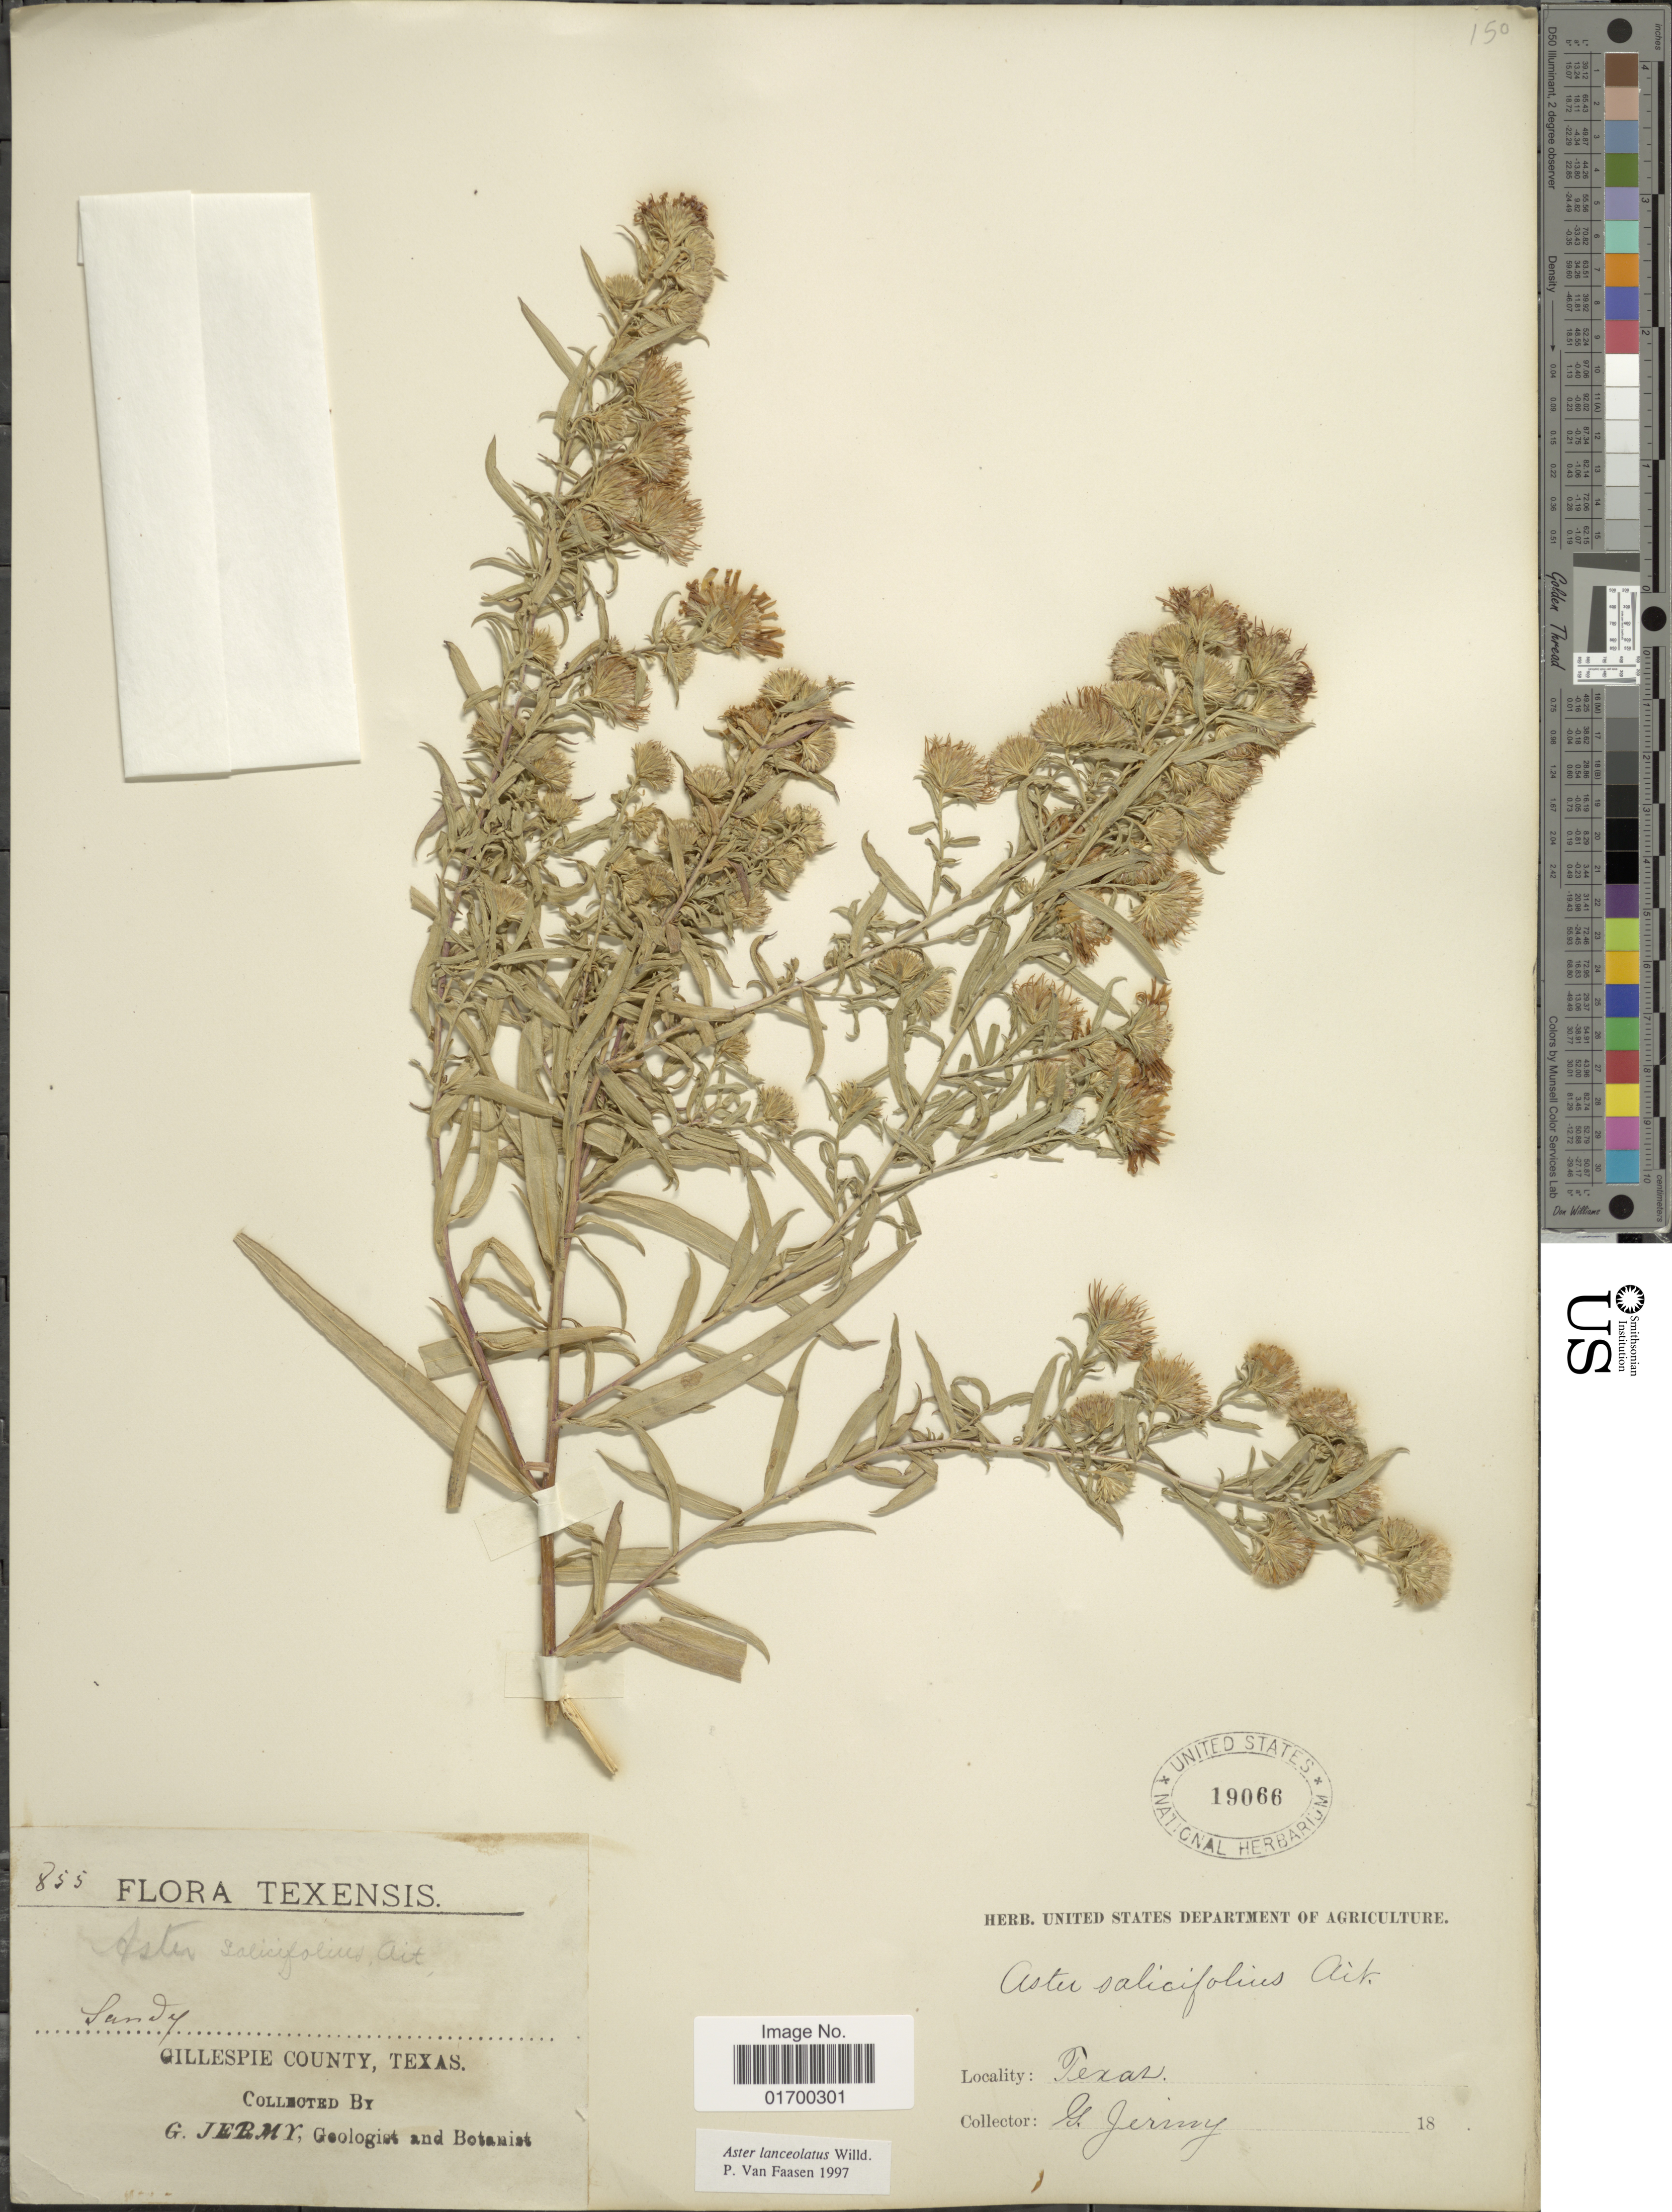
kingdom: Plantae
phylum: Tracheophyta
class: Magnoliopsida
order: Asterales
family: Asteraceae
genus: Symphyotrichum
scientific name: Symphyotrichum lanceolatum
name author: (Willd.) G.L. Nesom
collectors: G. Jermy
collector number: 855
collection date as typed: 18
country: United States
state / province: Texas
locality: Gillespie County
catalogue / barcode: US 19066